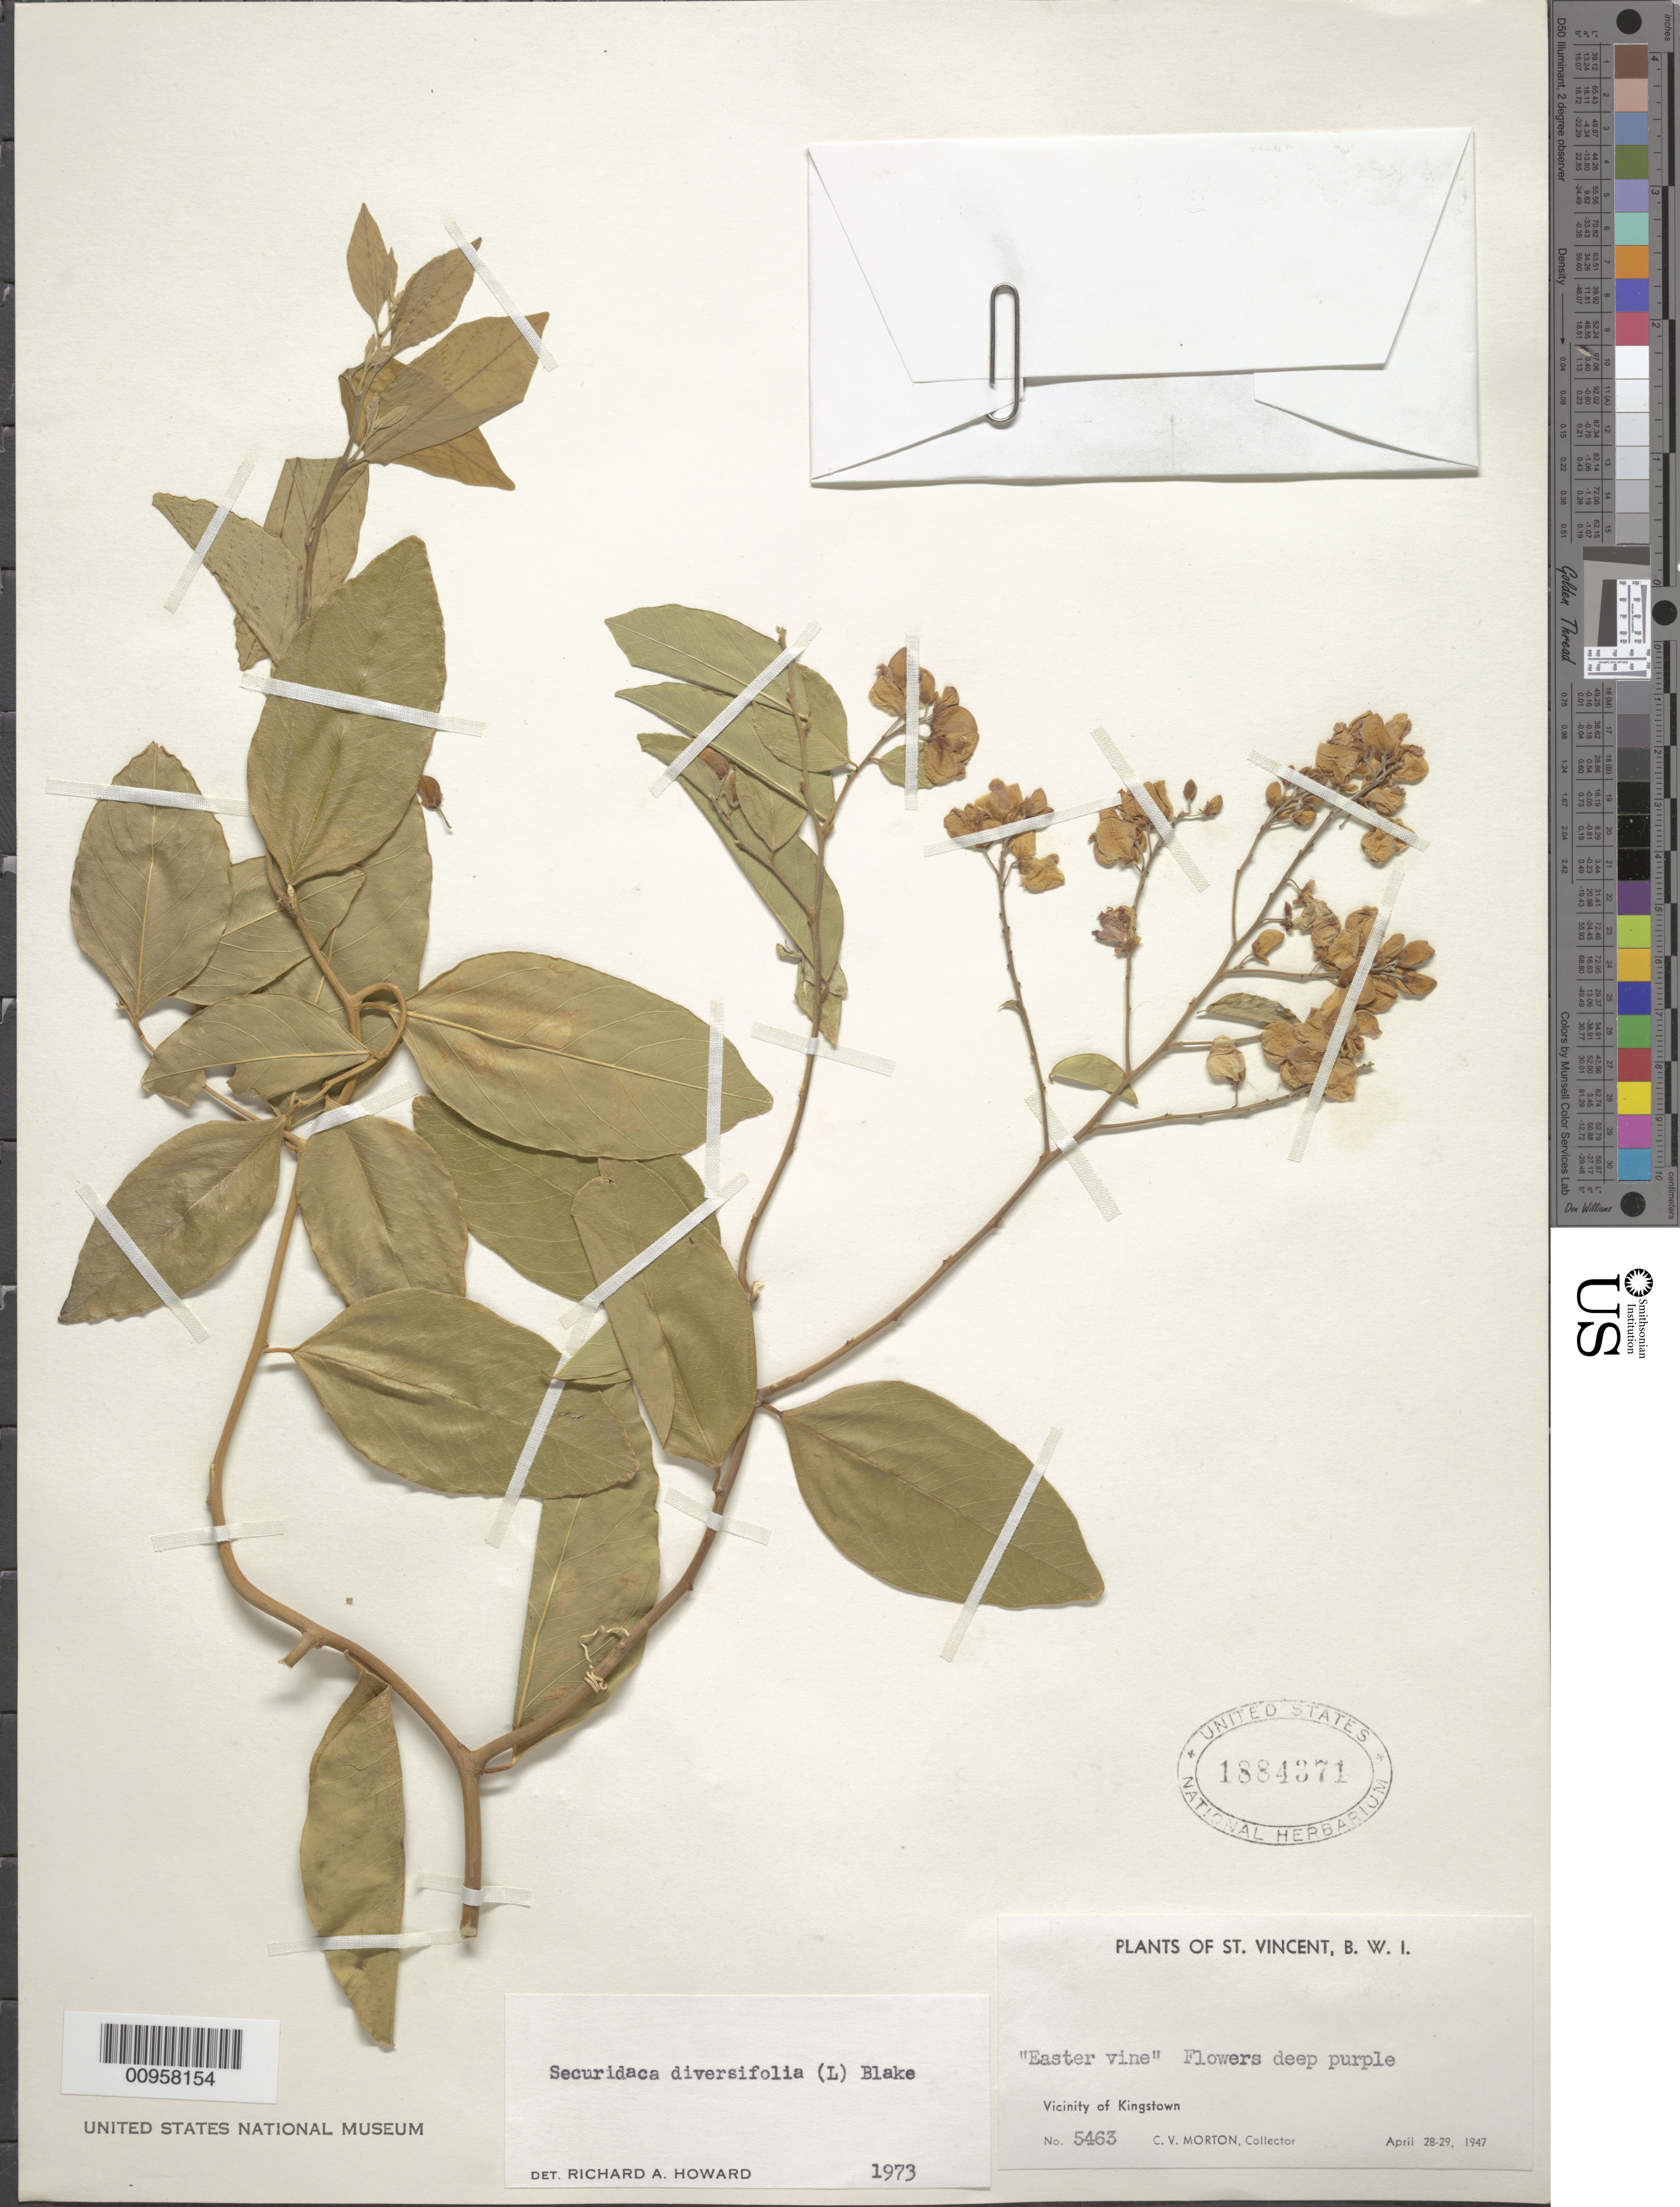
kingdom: Plantae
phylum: Tracheophyta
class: Magnoliopsida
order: Fabales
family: Polygalaceae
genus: Securidaca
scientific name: Securidaca diversifolia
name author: (L.) S.F. Blake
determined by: Howard, R. A.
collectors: C. V. Morton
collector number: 5463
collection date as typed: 28 Apr 1947 to 29 Apr 1947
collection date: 1947-04-28/1947-04-29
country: St. Vincent - Grenadines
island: St. Vincent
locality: Vicinity of Kingstown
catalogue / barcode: US 1884371